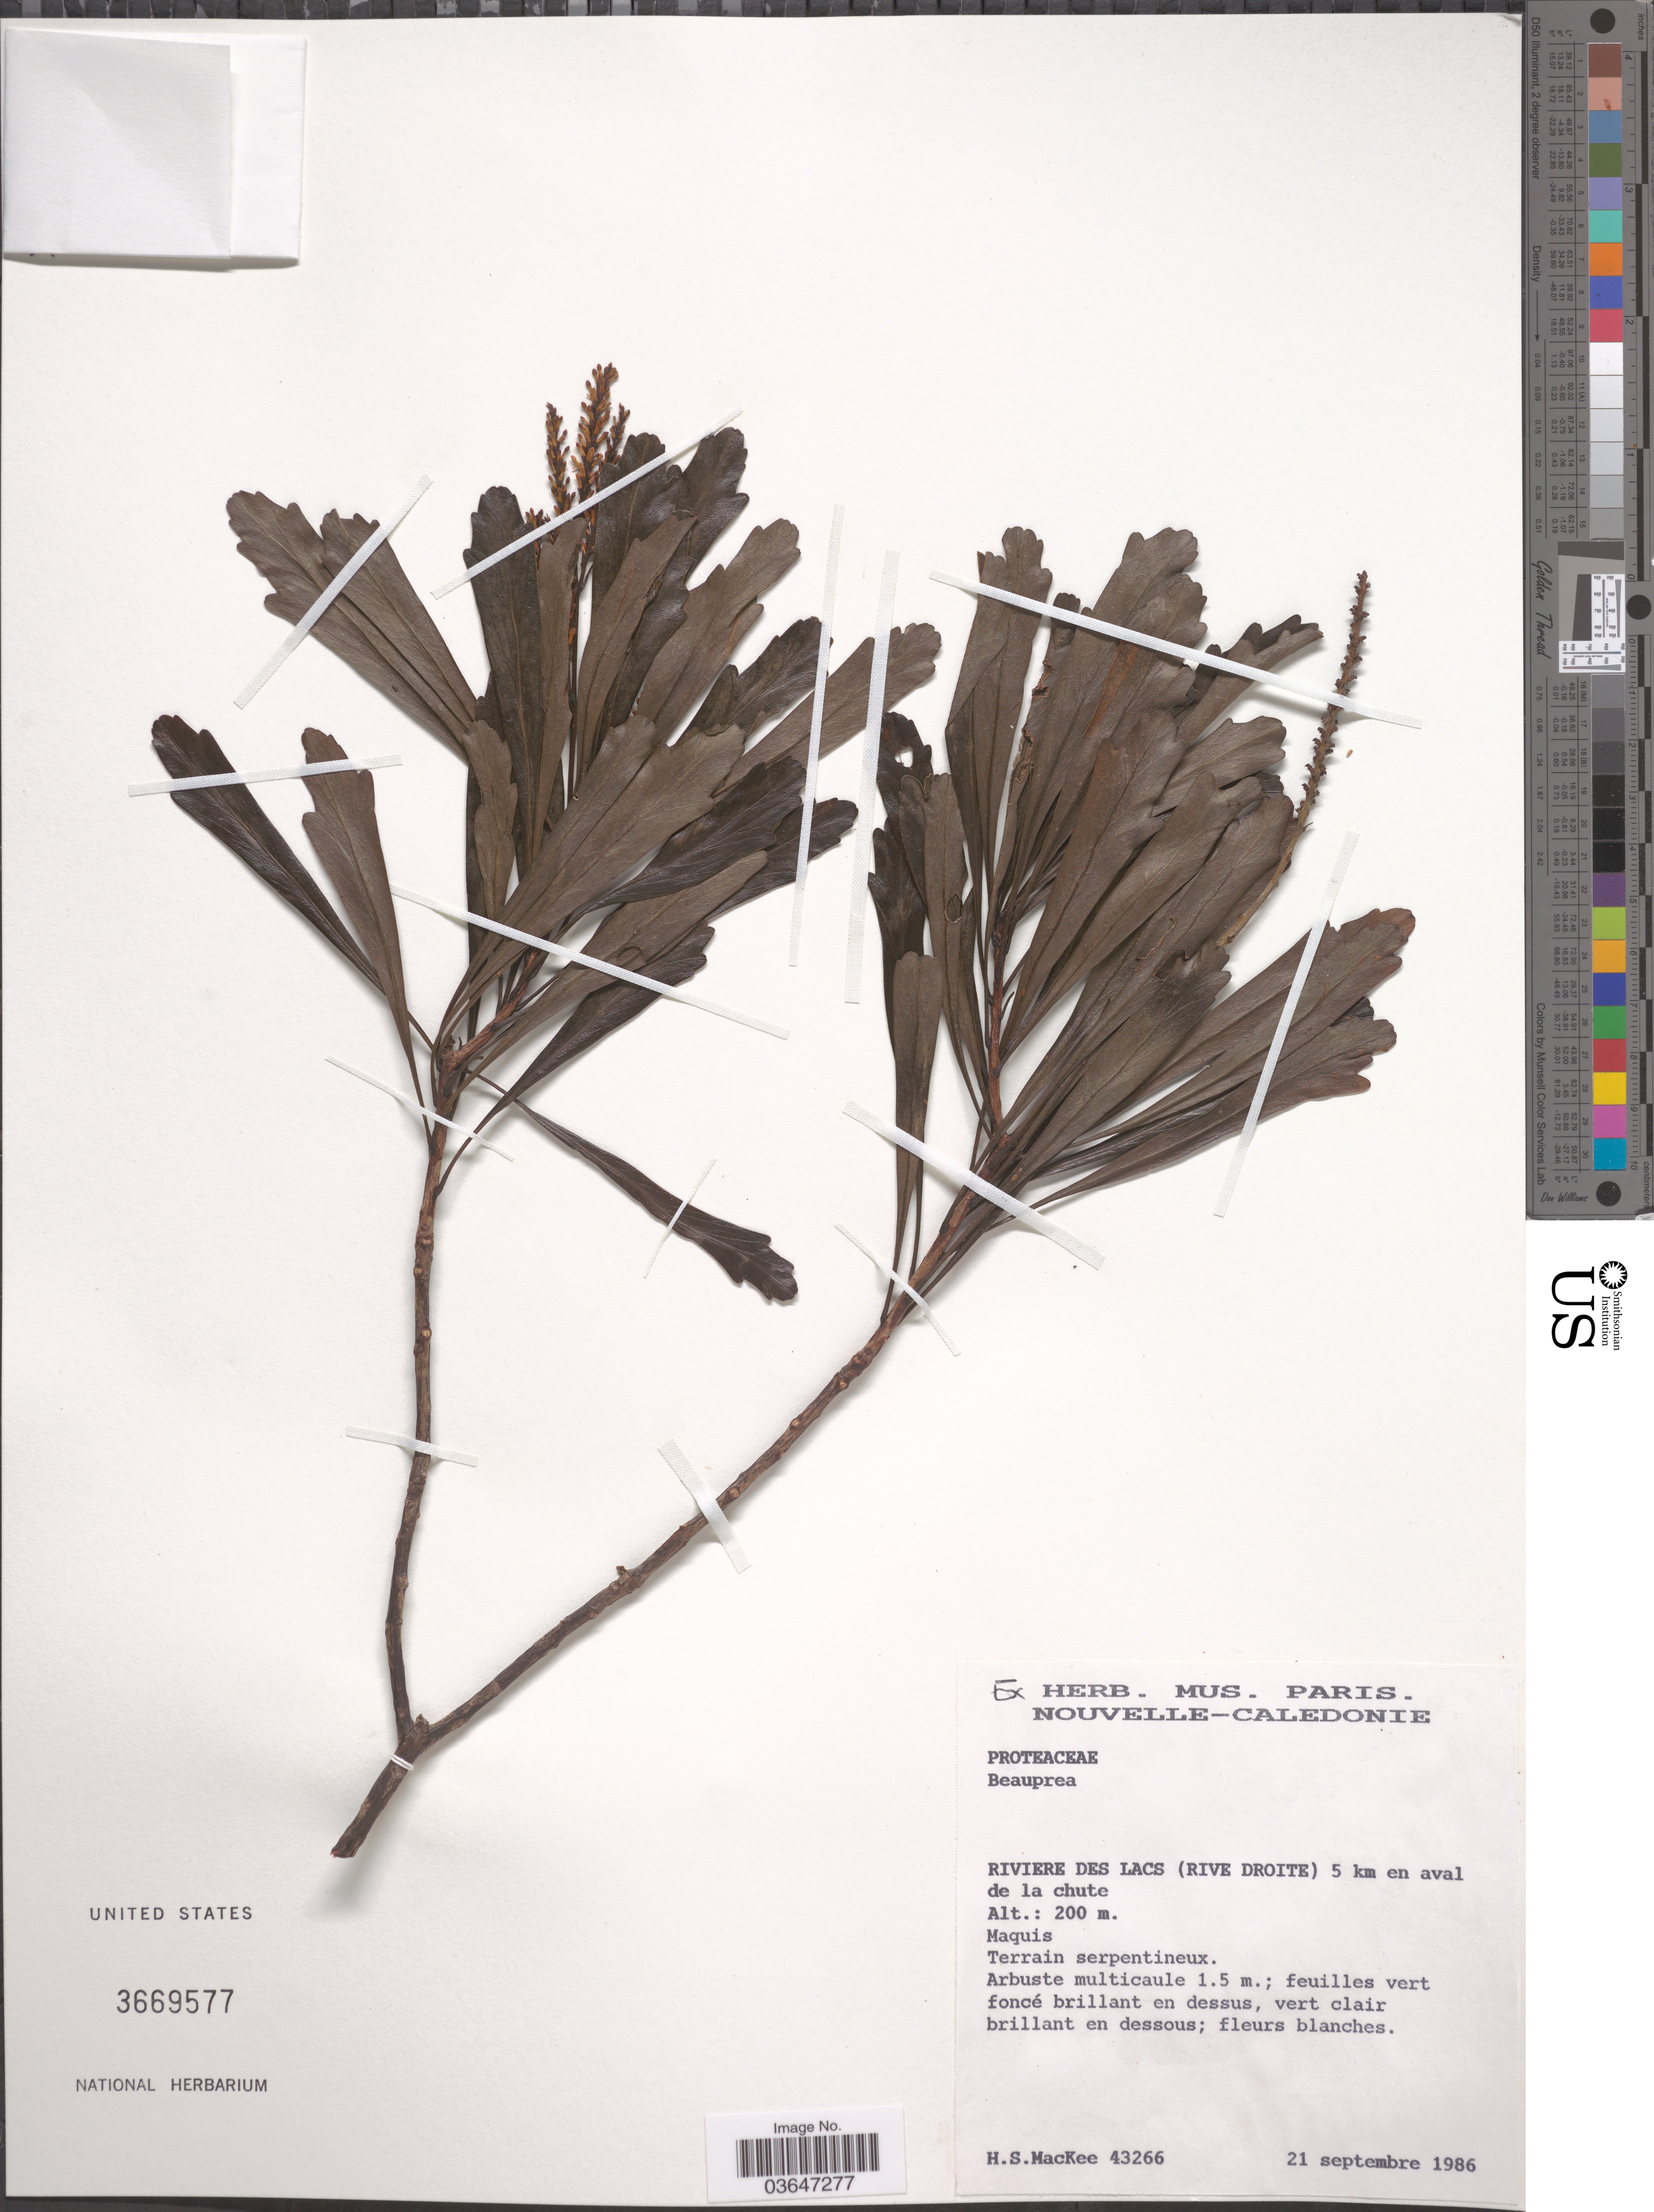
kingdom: Plantae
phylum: Tracheophyta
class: Magnoliopsida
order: Proteales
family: Proteaceae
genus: Beauprea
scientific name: Beauprea sp.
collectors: H. Mackee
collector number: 43266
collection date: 1986-09-21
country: New Caledonia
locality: Riviere des Lacs (Rive Droite) 5 km en aval de la chute.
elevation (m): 200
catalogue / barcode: US 3669577